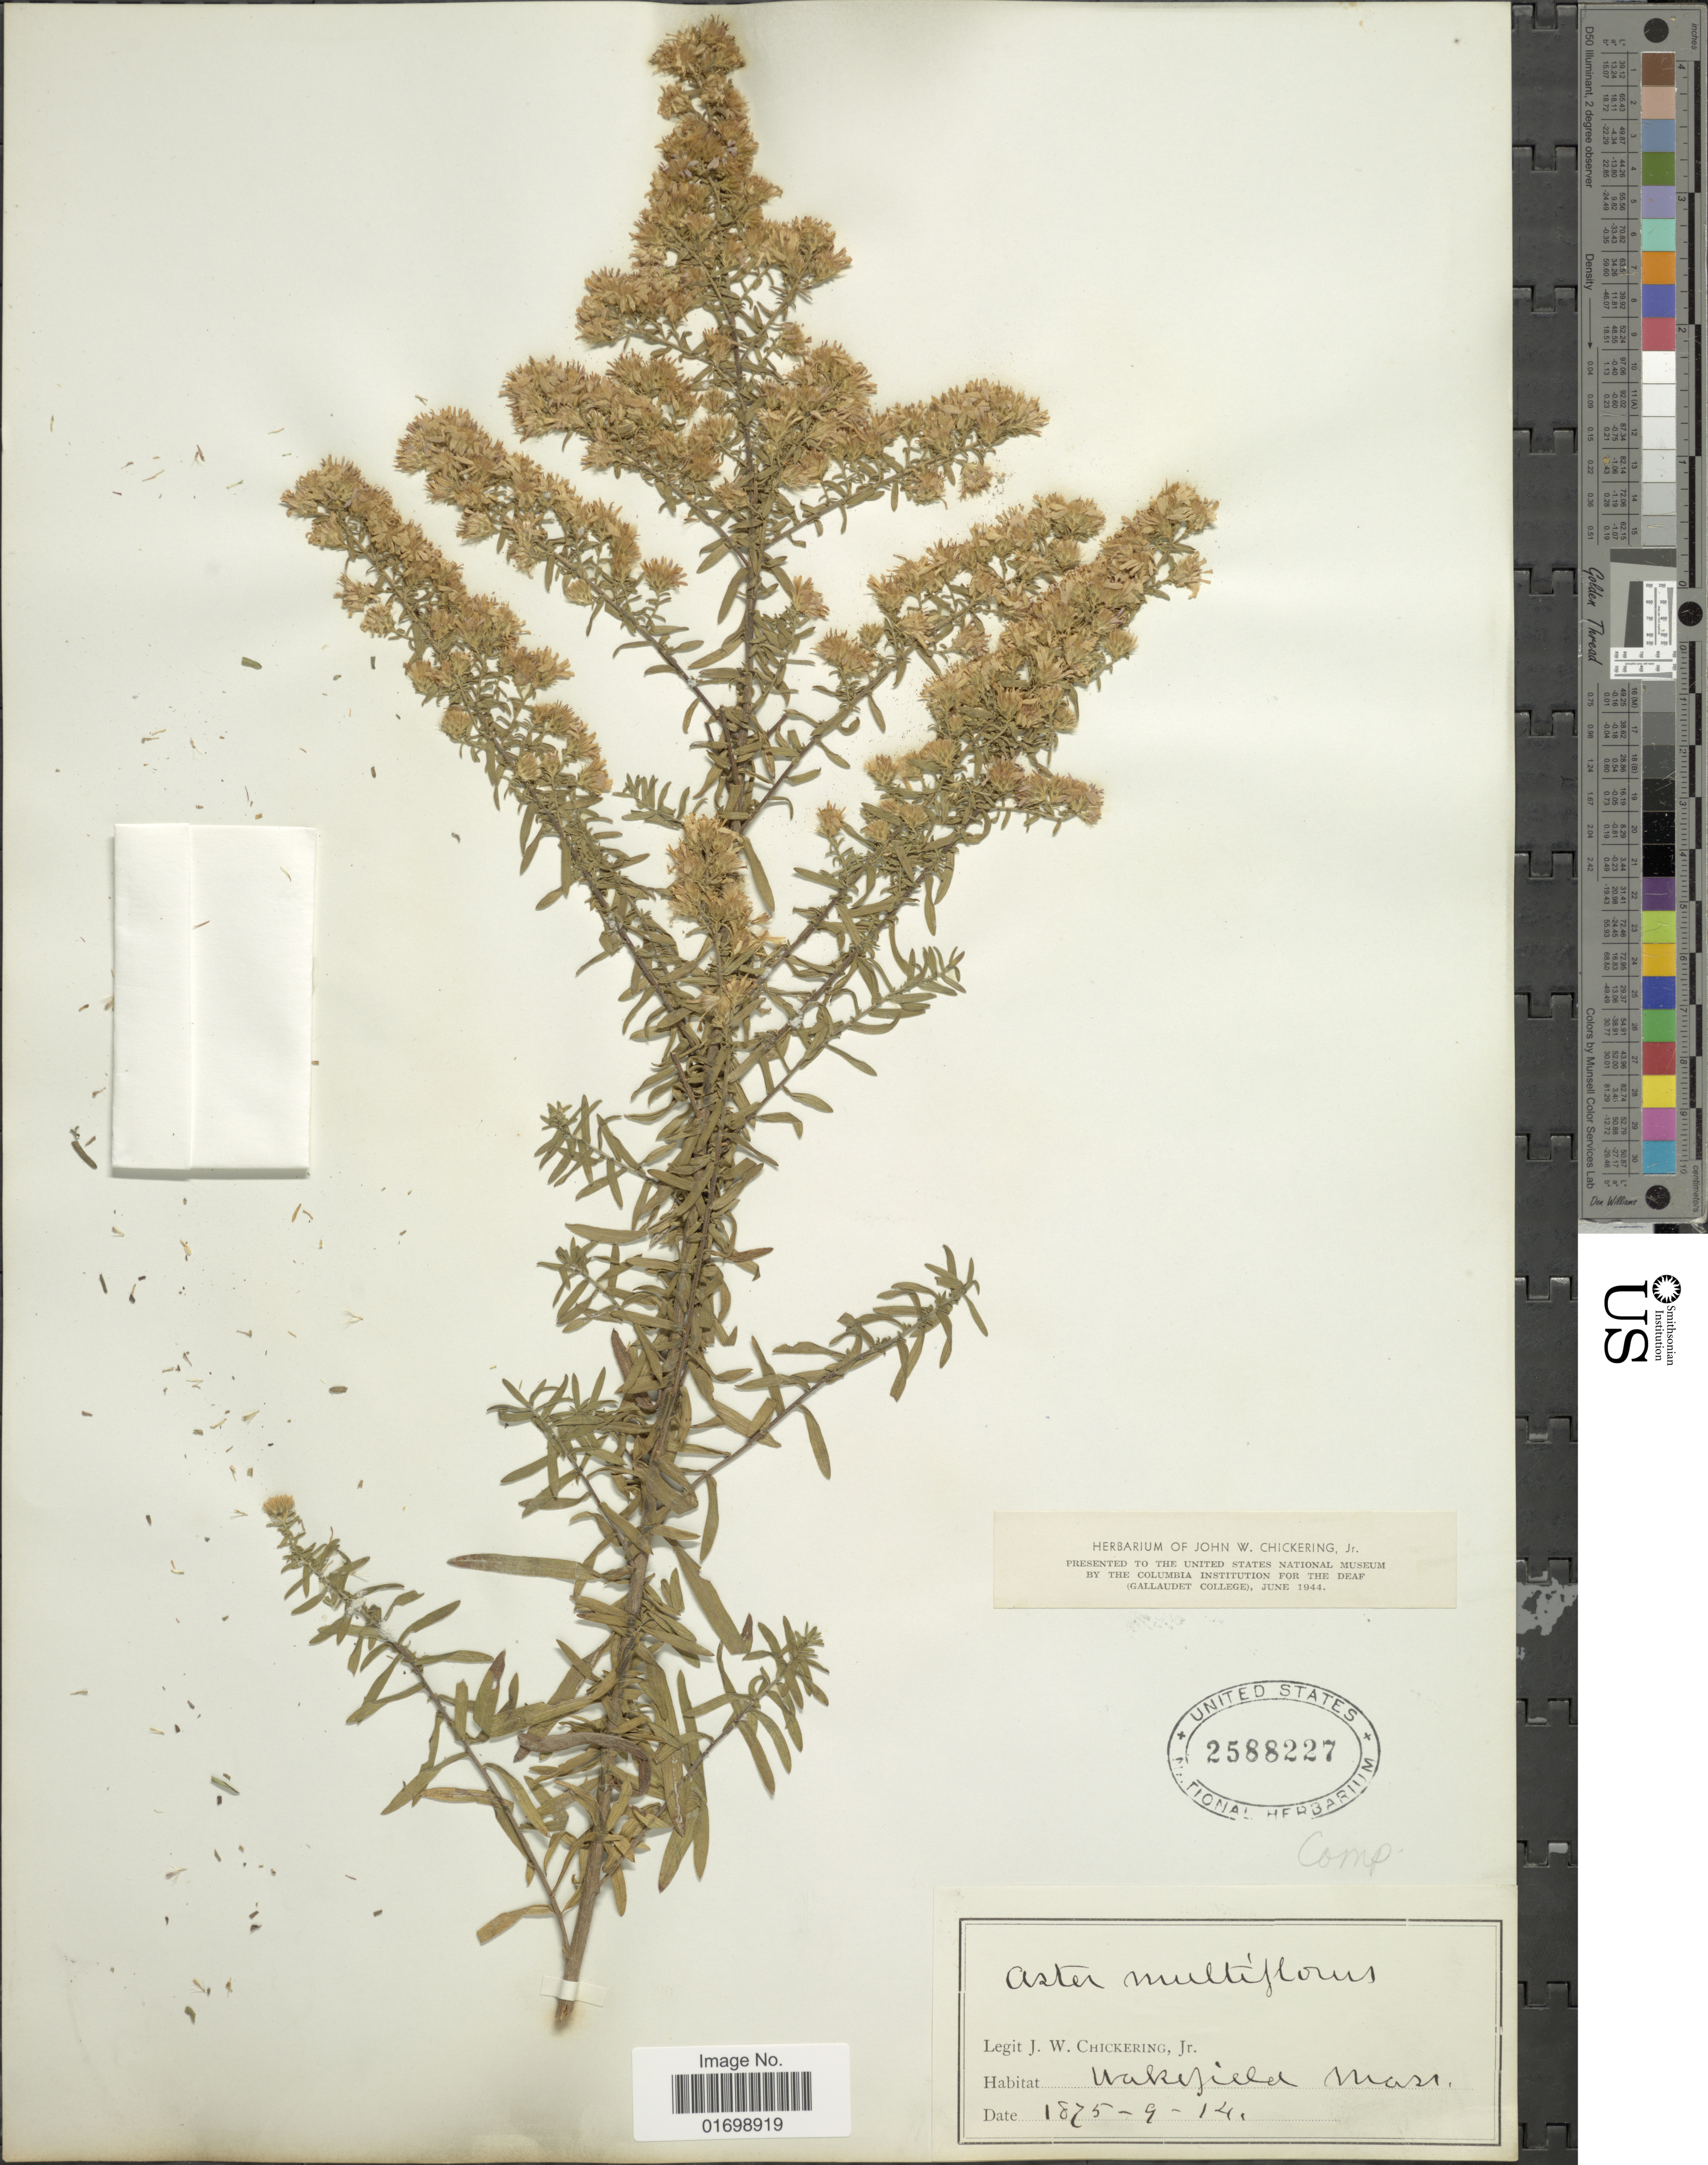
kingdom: Plantae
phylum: Tracheophyta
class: Magnoliopsida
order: Asterales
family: Asteraceae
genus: Symphyotrichum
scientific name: Symphyotrichum ericoides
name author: (L.) G.L. Nesom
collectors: J. W. Chickering Jr.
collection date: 1875-09-14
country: United States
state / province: Massachusetts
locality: Wakefield.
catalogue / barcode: US 2588227